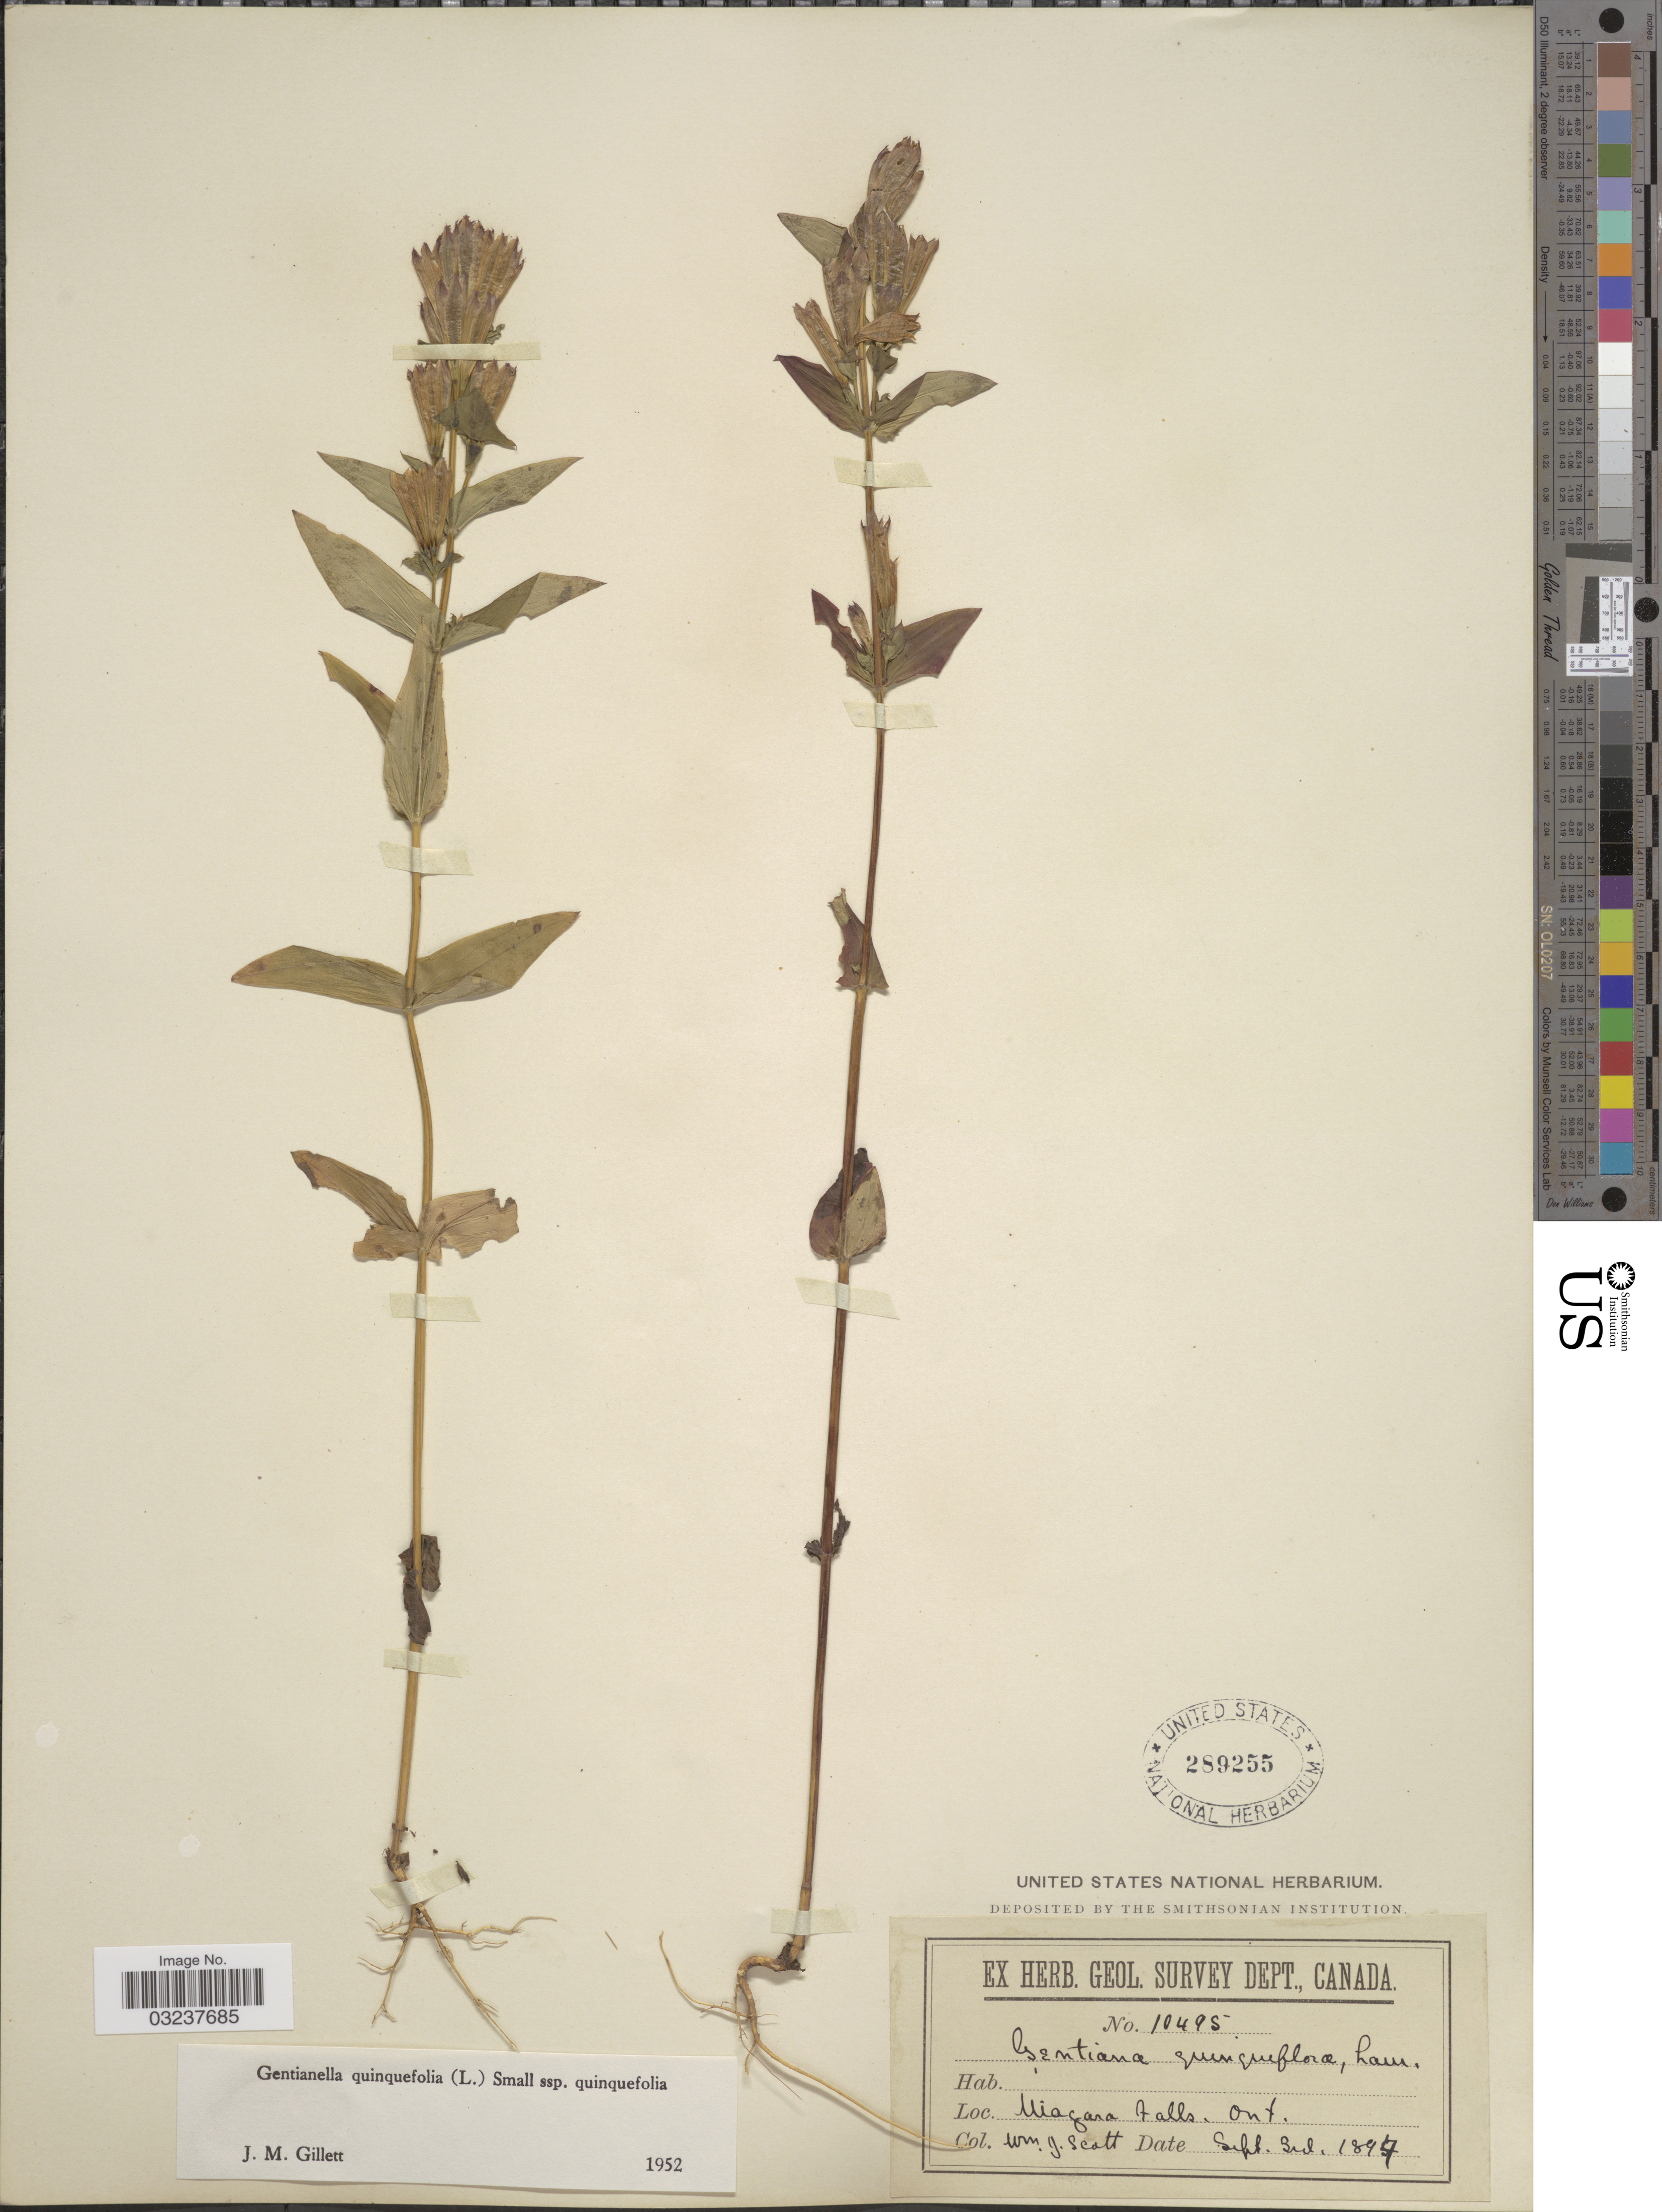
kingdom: Plantae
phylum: Tracheophyta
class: Magnoliopsida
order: Gentianales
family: Gentianaceae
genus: Gentianella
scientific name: Gentianella quinquefolia subsp. quinquefolia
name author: (L.) Small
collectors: W. Scott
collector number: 10495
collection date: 1897-09-03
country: Canada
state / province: Ontario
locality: Niagara Falls.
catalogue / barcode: US 289255